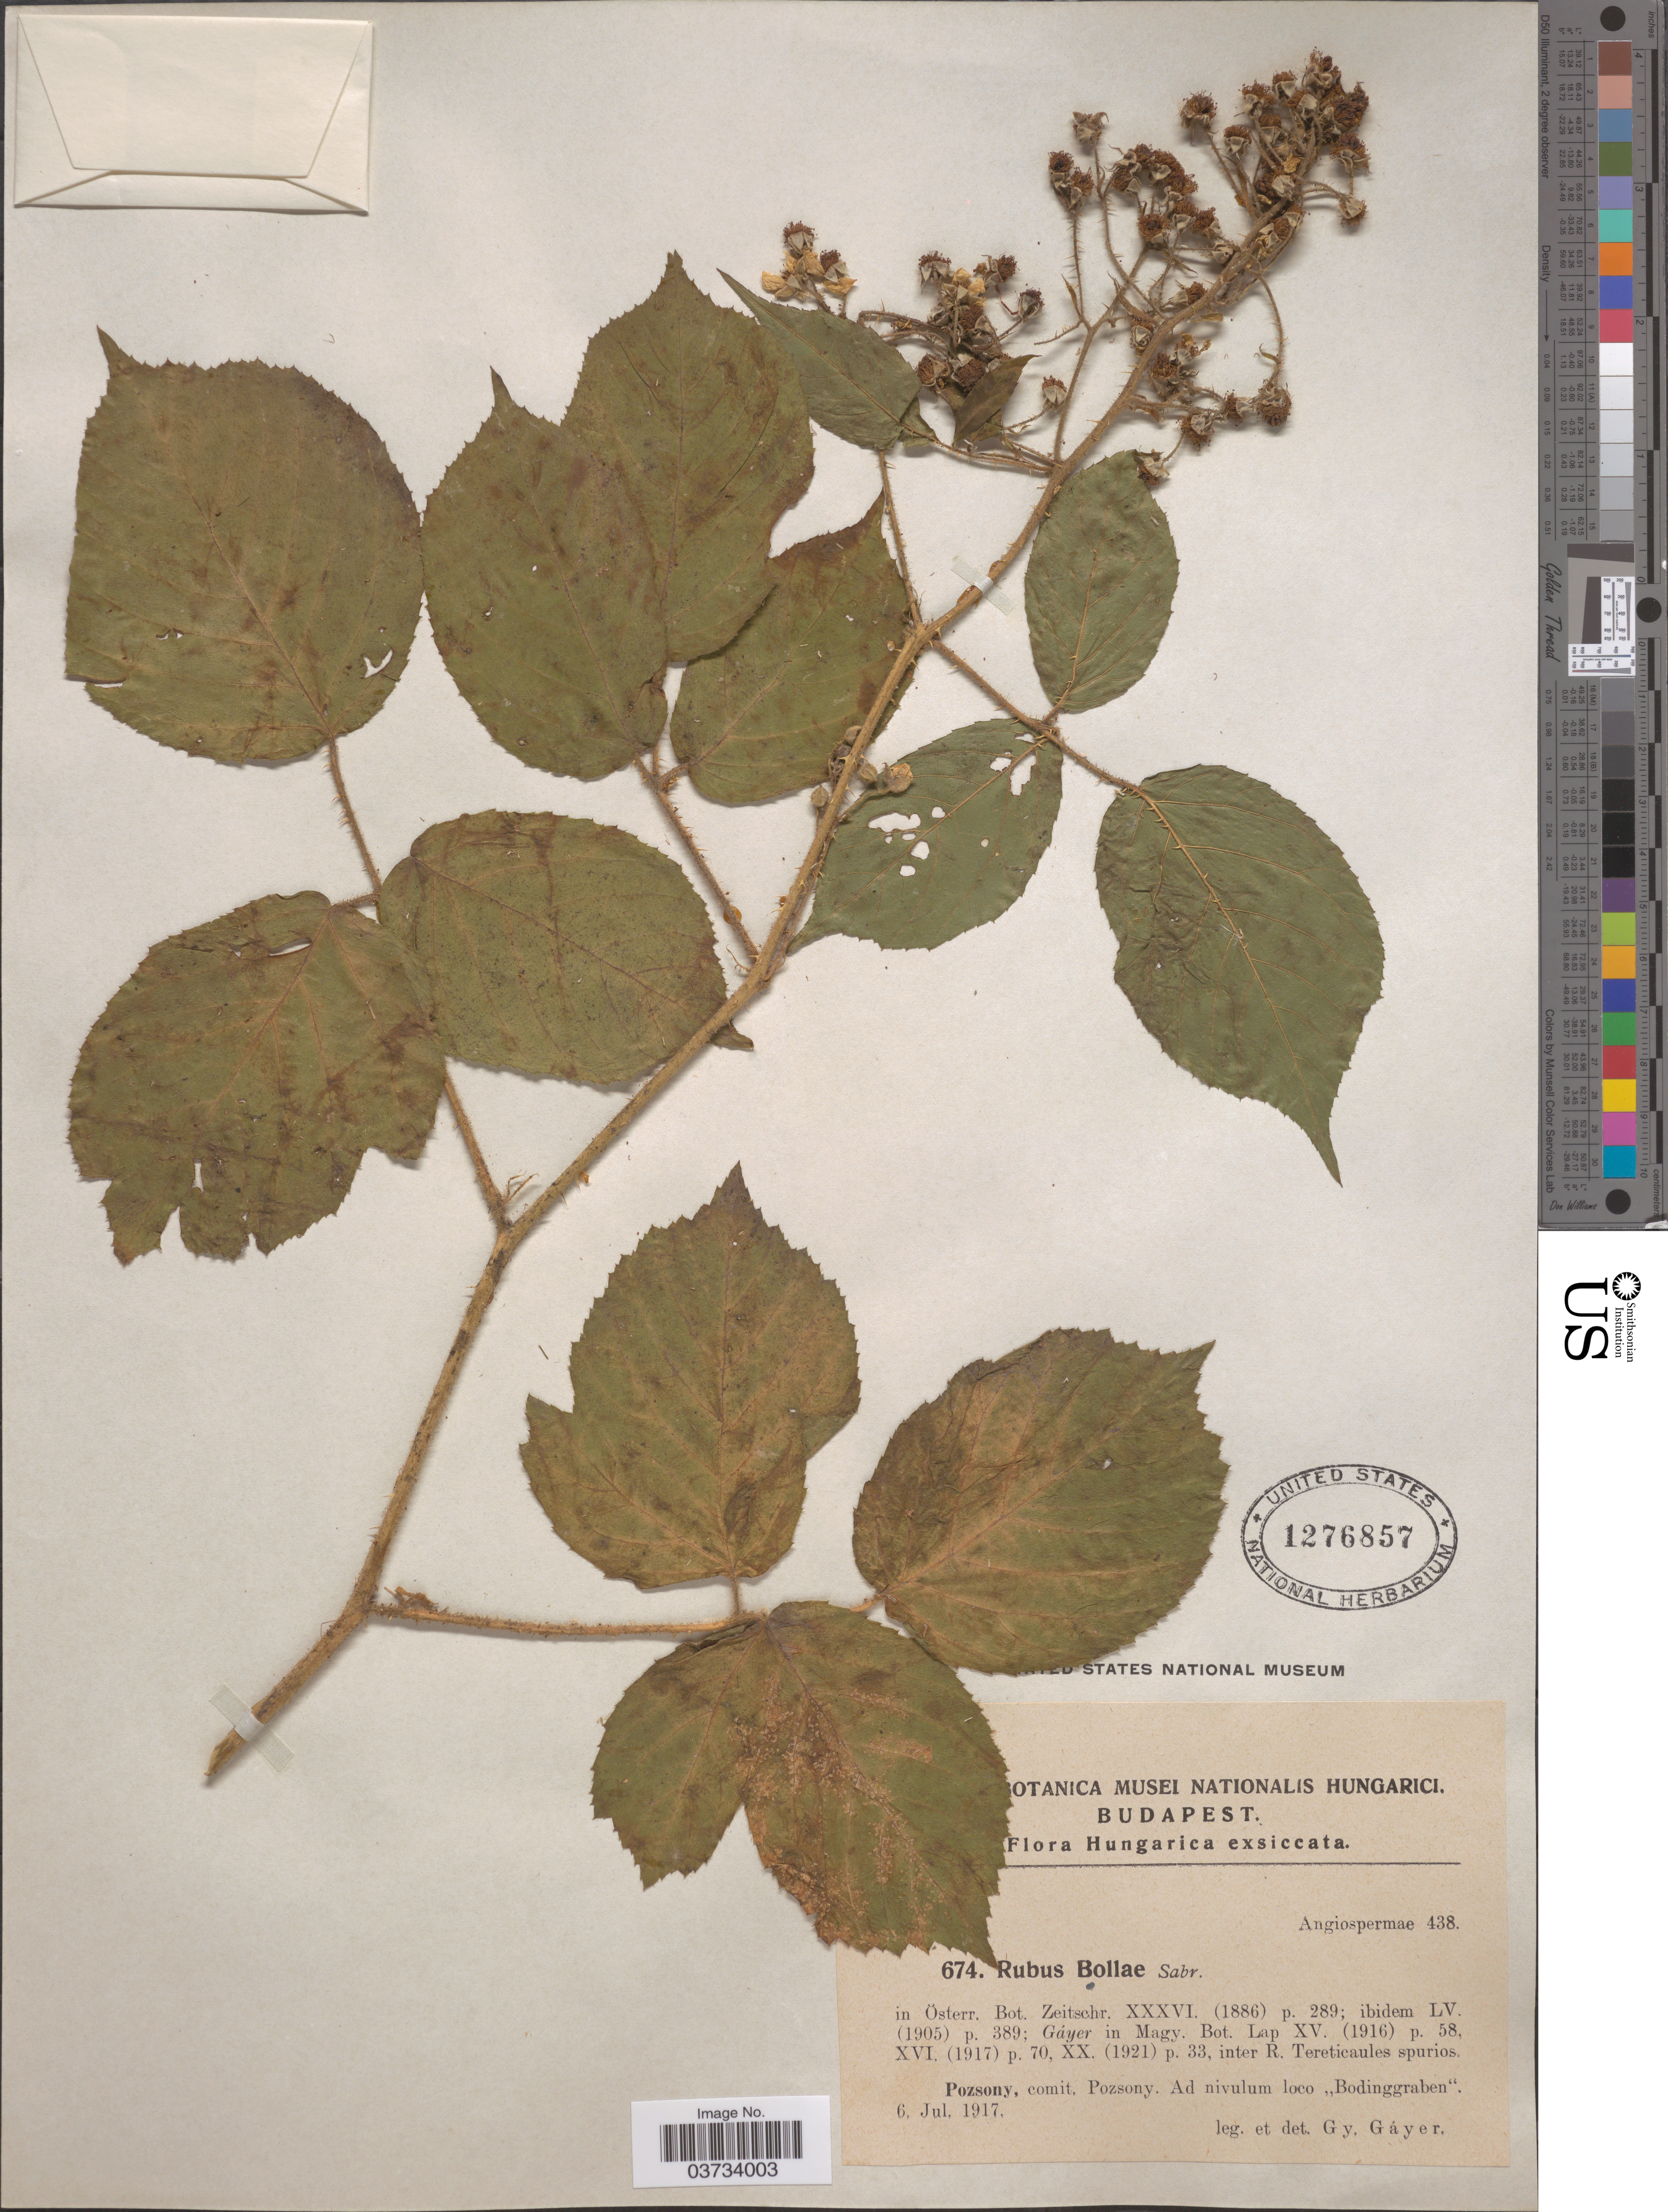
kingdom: Plantae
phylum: Tracheophyta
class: Magnoliopsida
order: Rosales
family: Rosaceae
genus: Rubus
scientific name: Rubus bollae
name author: Sabr.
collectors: G. Gáyer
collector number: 674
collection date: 1917-07-06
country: Hungary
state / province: Budapest, Capital District of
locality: Pozsony, comit. Pozsony. Ad nivulum loco ,,Bodinggraben'.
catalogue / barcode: US 1276857